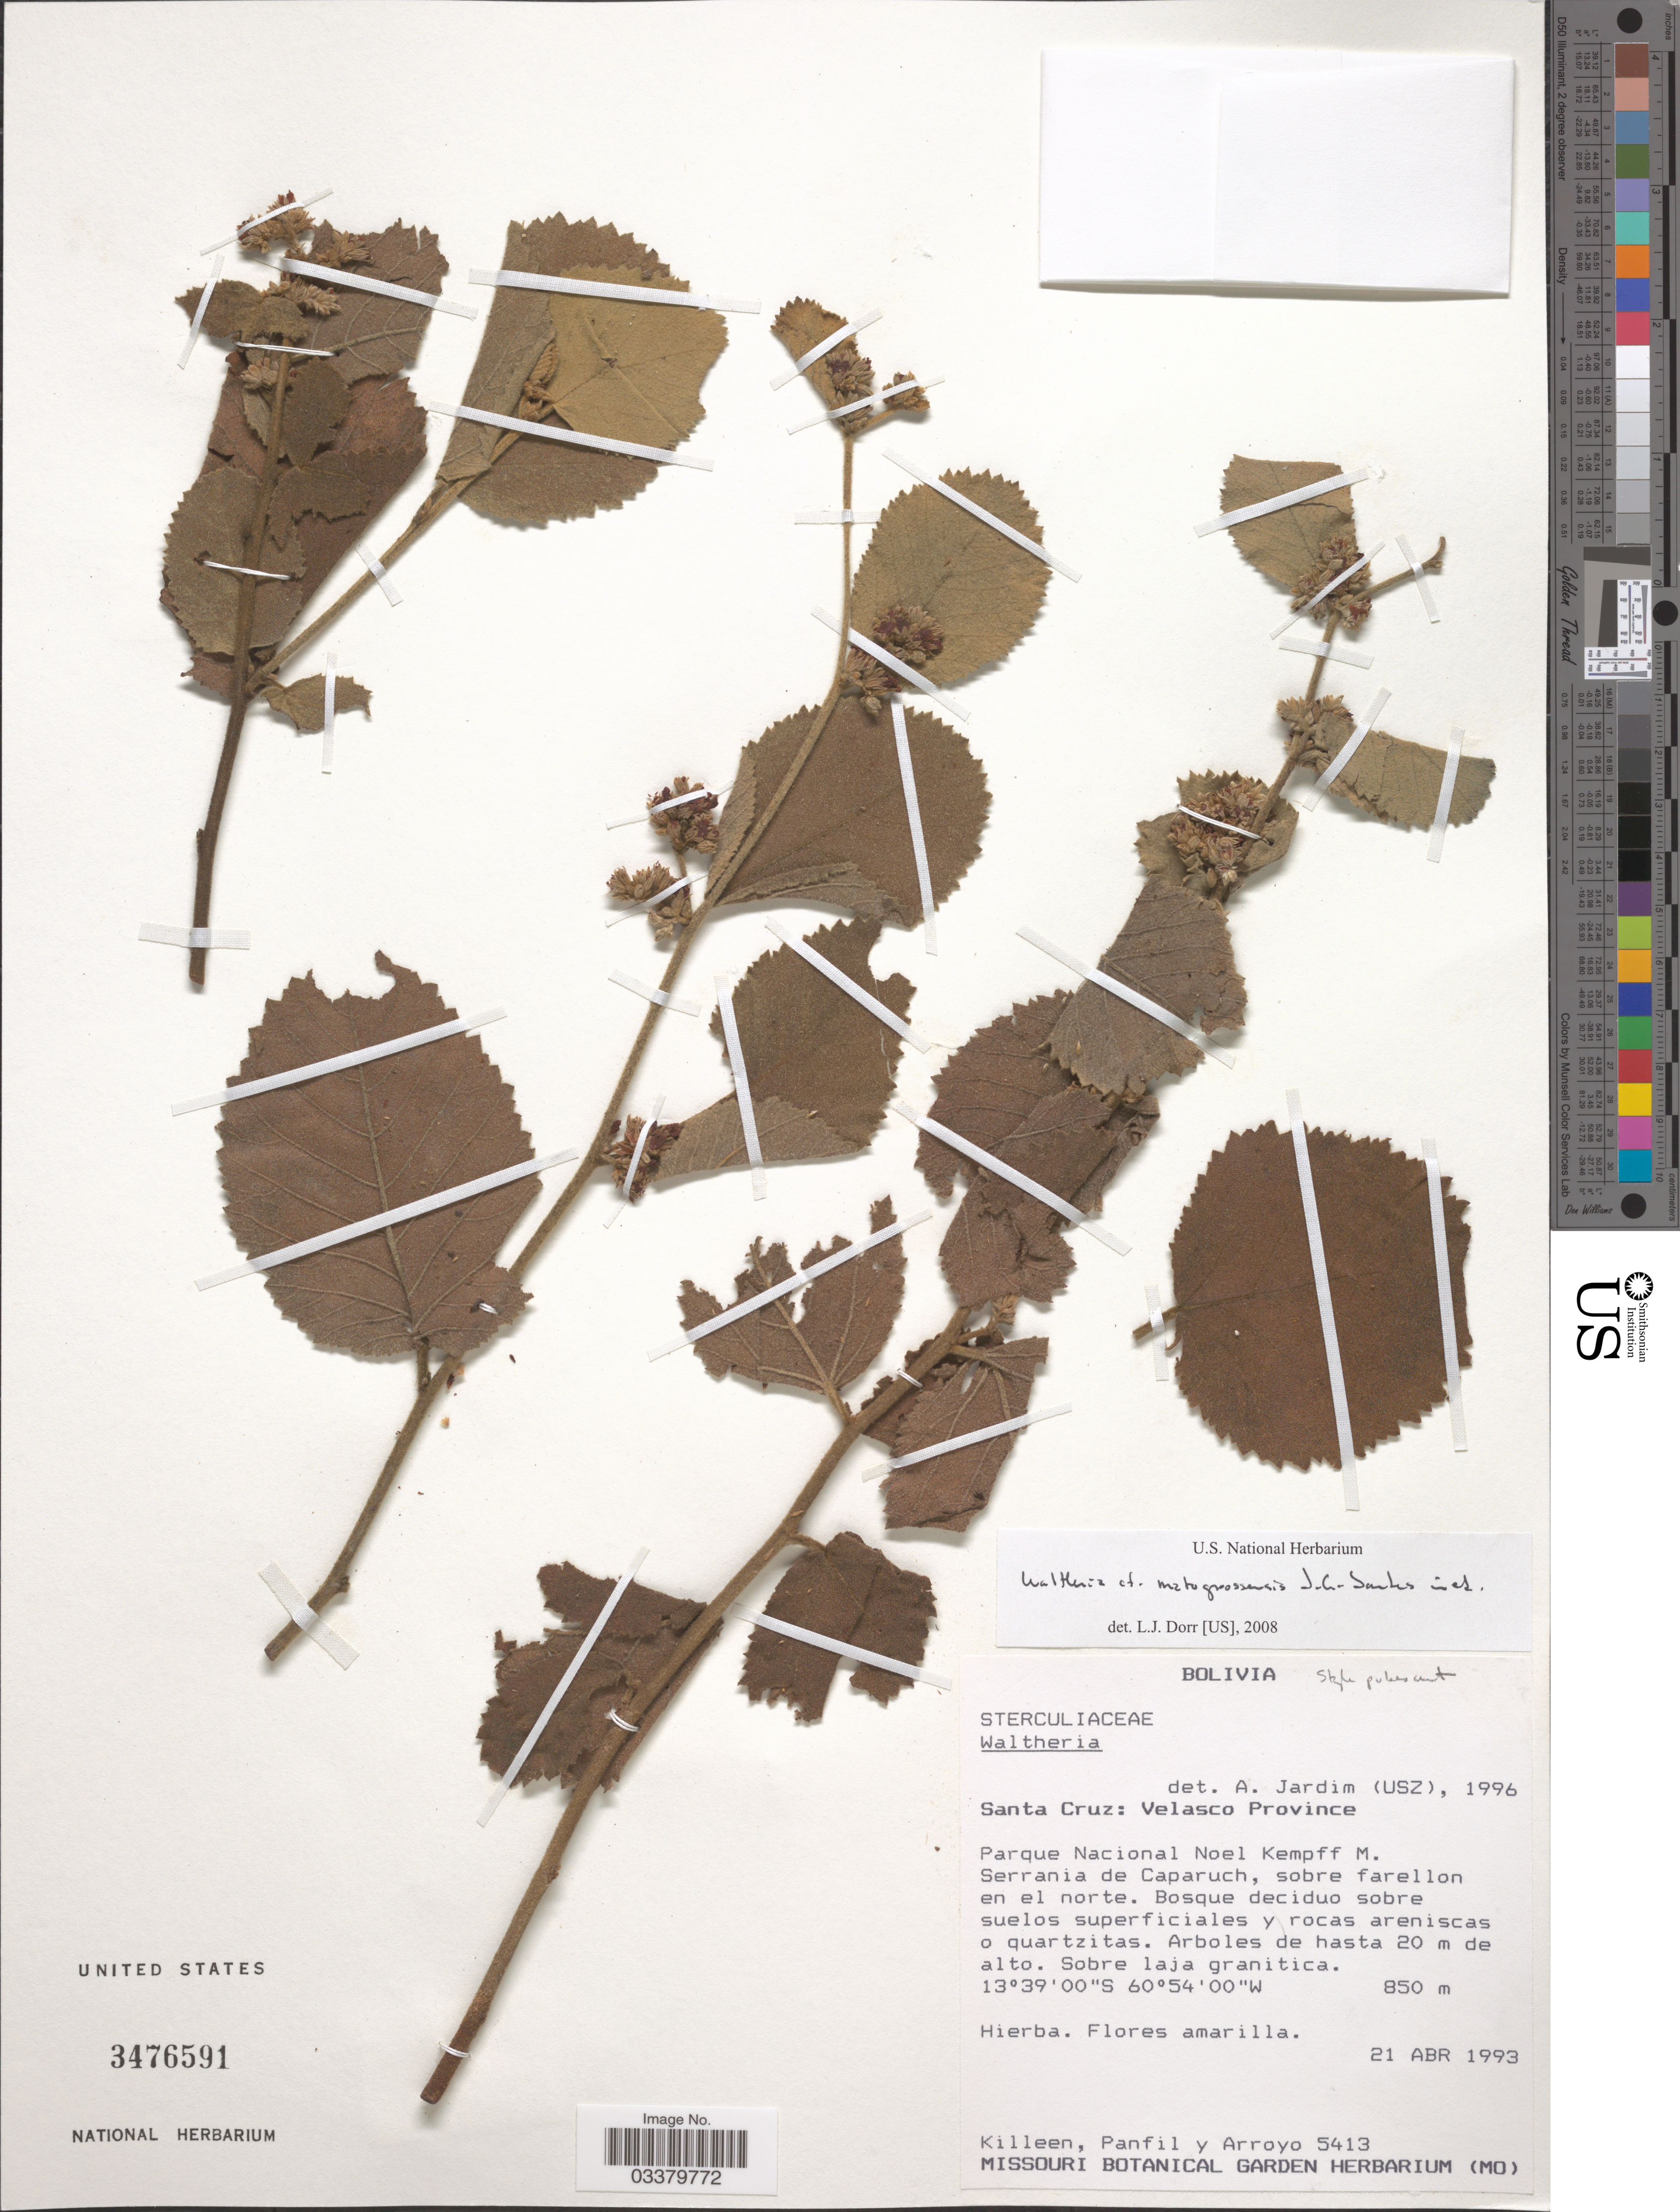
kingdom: Plantae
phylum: Tracheophyta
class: Magnoliopsida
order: Malvales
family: Malvaceae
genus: Waltheria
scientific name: Waltheria matogrossensis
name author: J.G. Saunders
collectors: Killeen, --, -- Panfil & Arroyo, --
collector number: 5413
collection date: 1993-04-21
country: Bolivia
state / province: Santa Cruz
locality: Velasco Province. Parque Nacional Noel Kempff M. Serrania de Caparuch, sobre farellon en el norte.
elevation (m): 850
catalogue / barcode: US 3476591